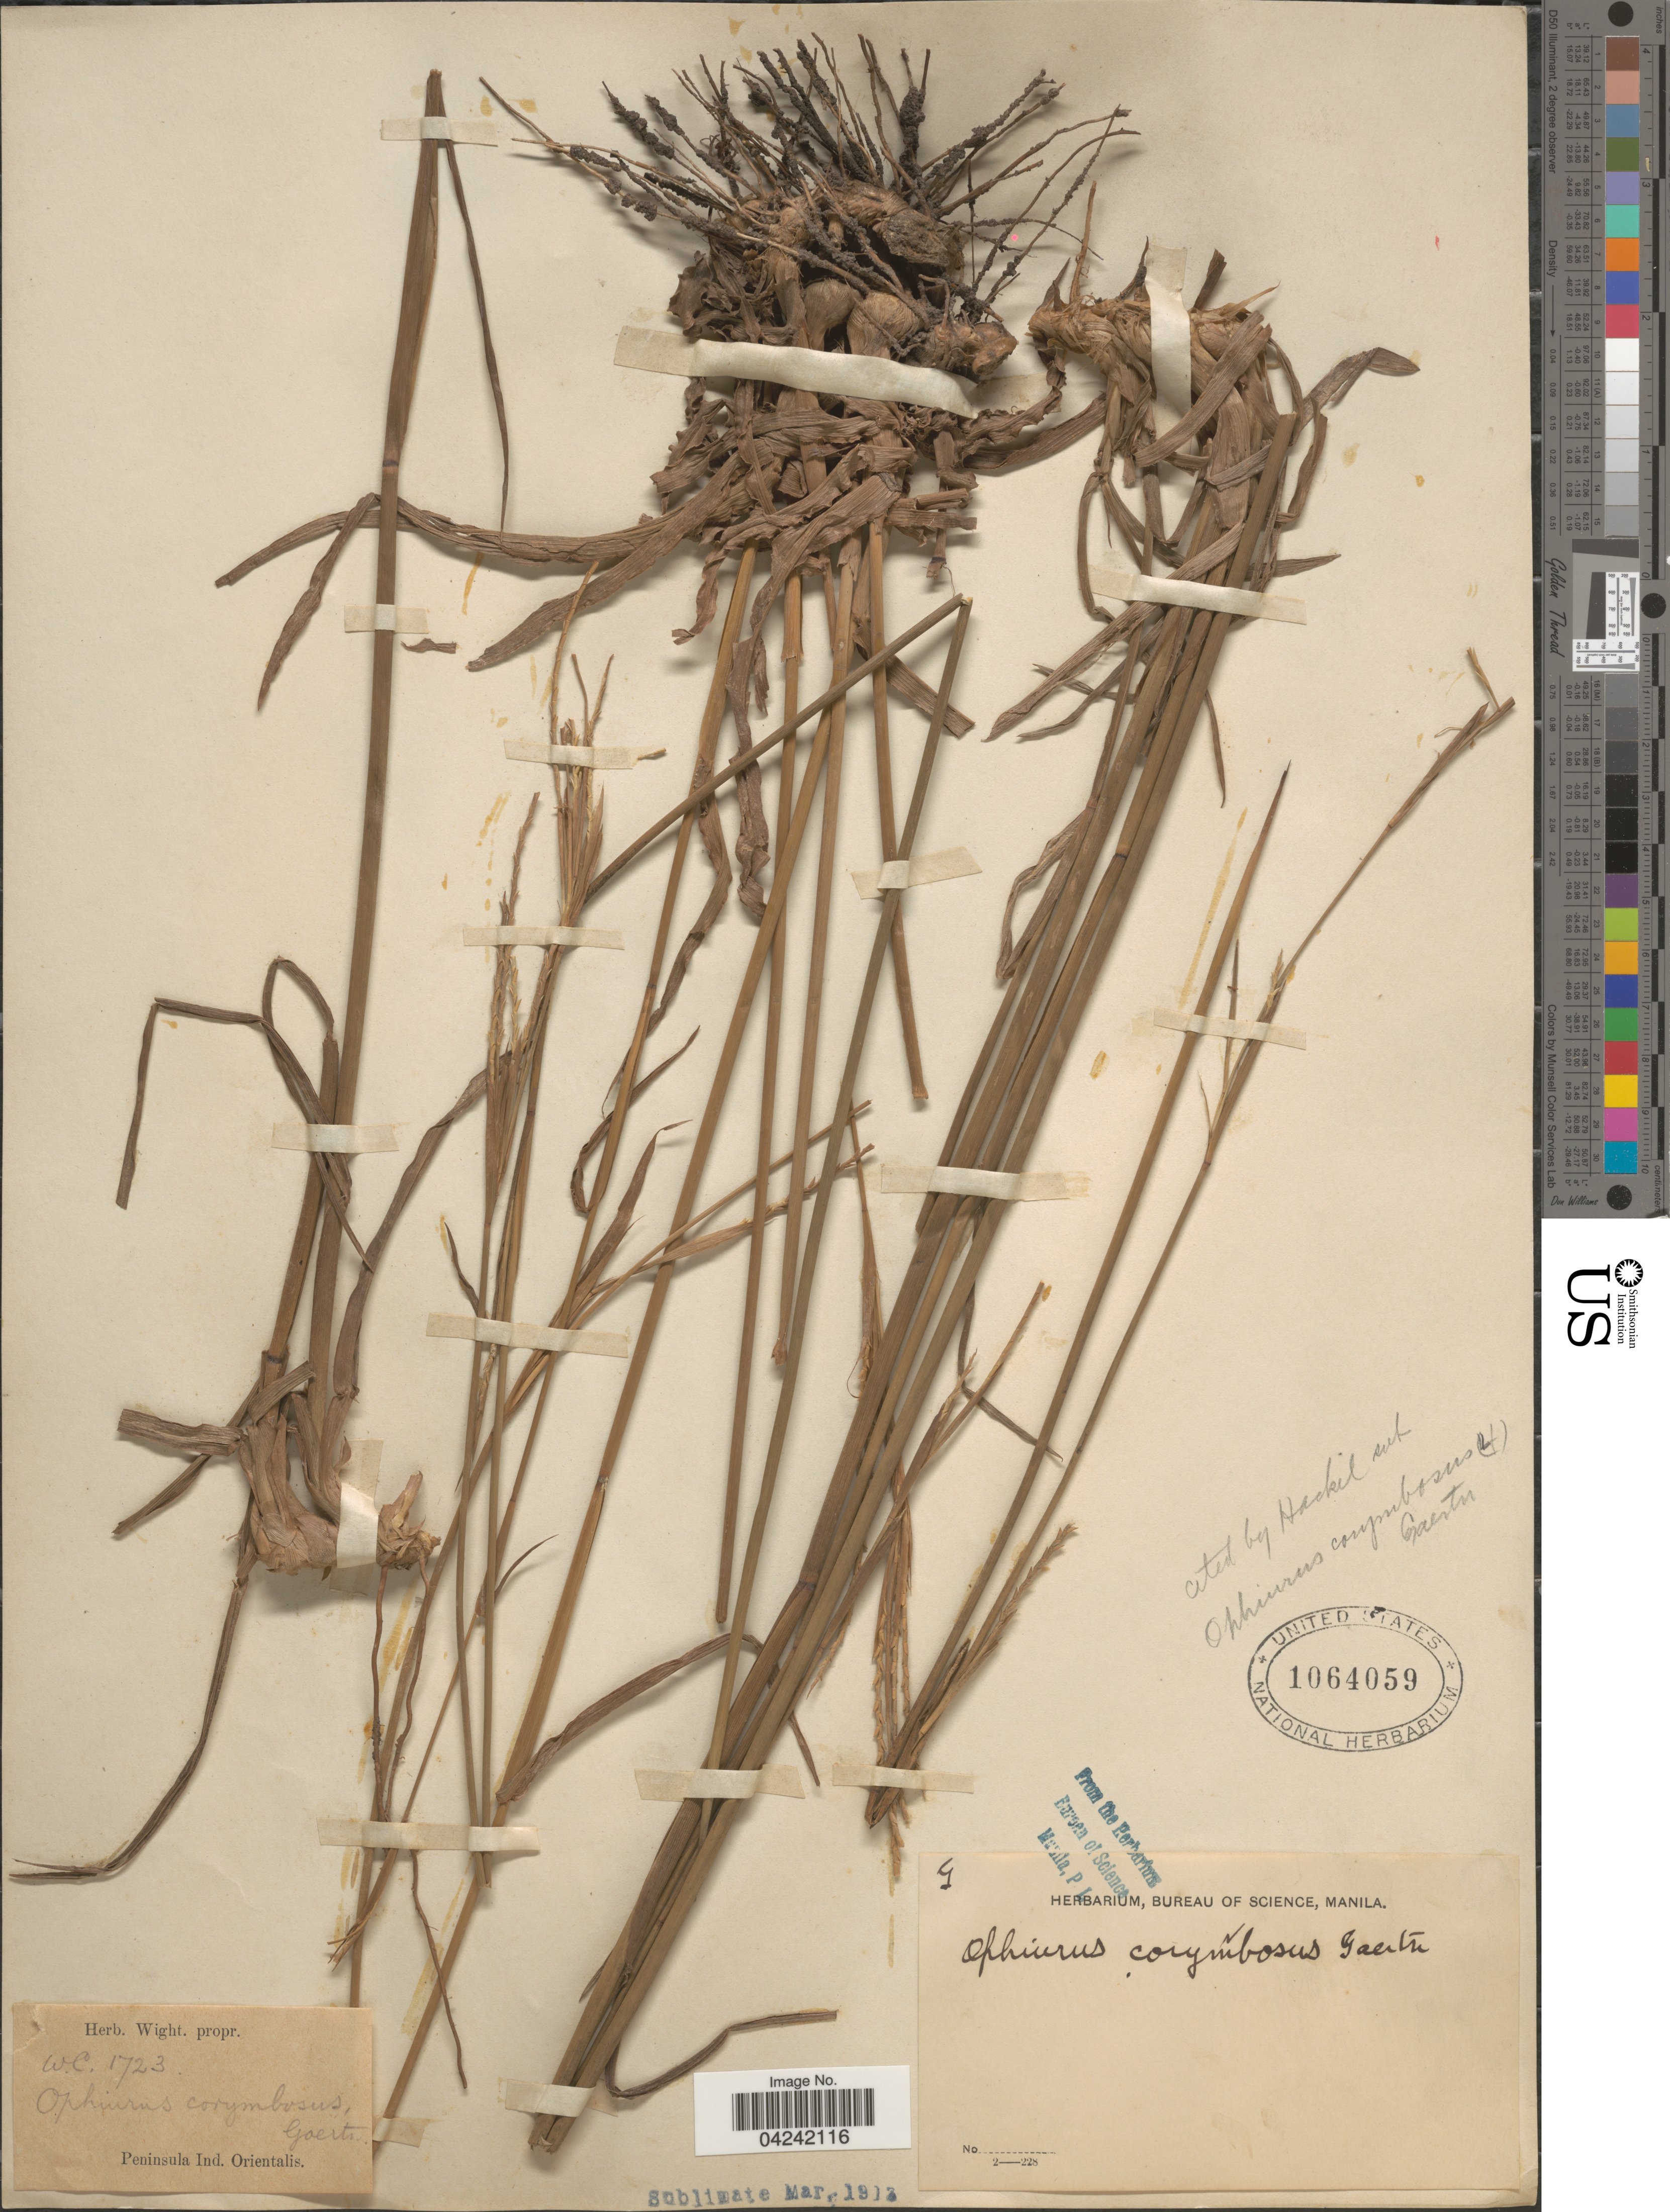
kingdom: Plantae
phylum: Tracheophyta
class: Liliopsida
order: Poales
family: Poaceae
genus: Ophiuros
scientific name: Ophiuros exaltatus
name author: (L.) Kuntze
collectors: ex Herb. Wight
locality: Peninsula Ind. Orientalis.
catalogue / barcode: US 1064059